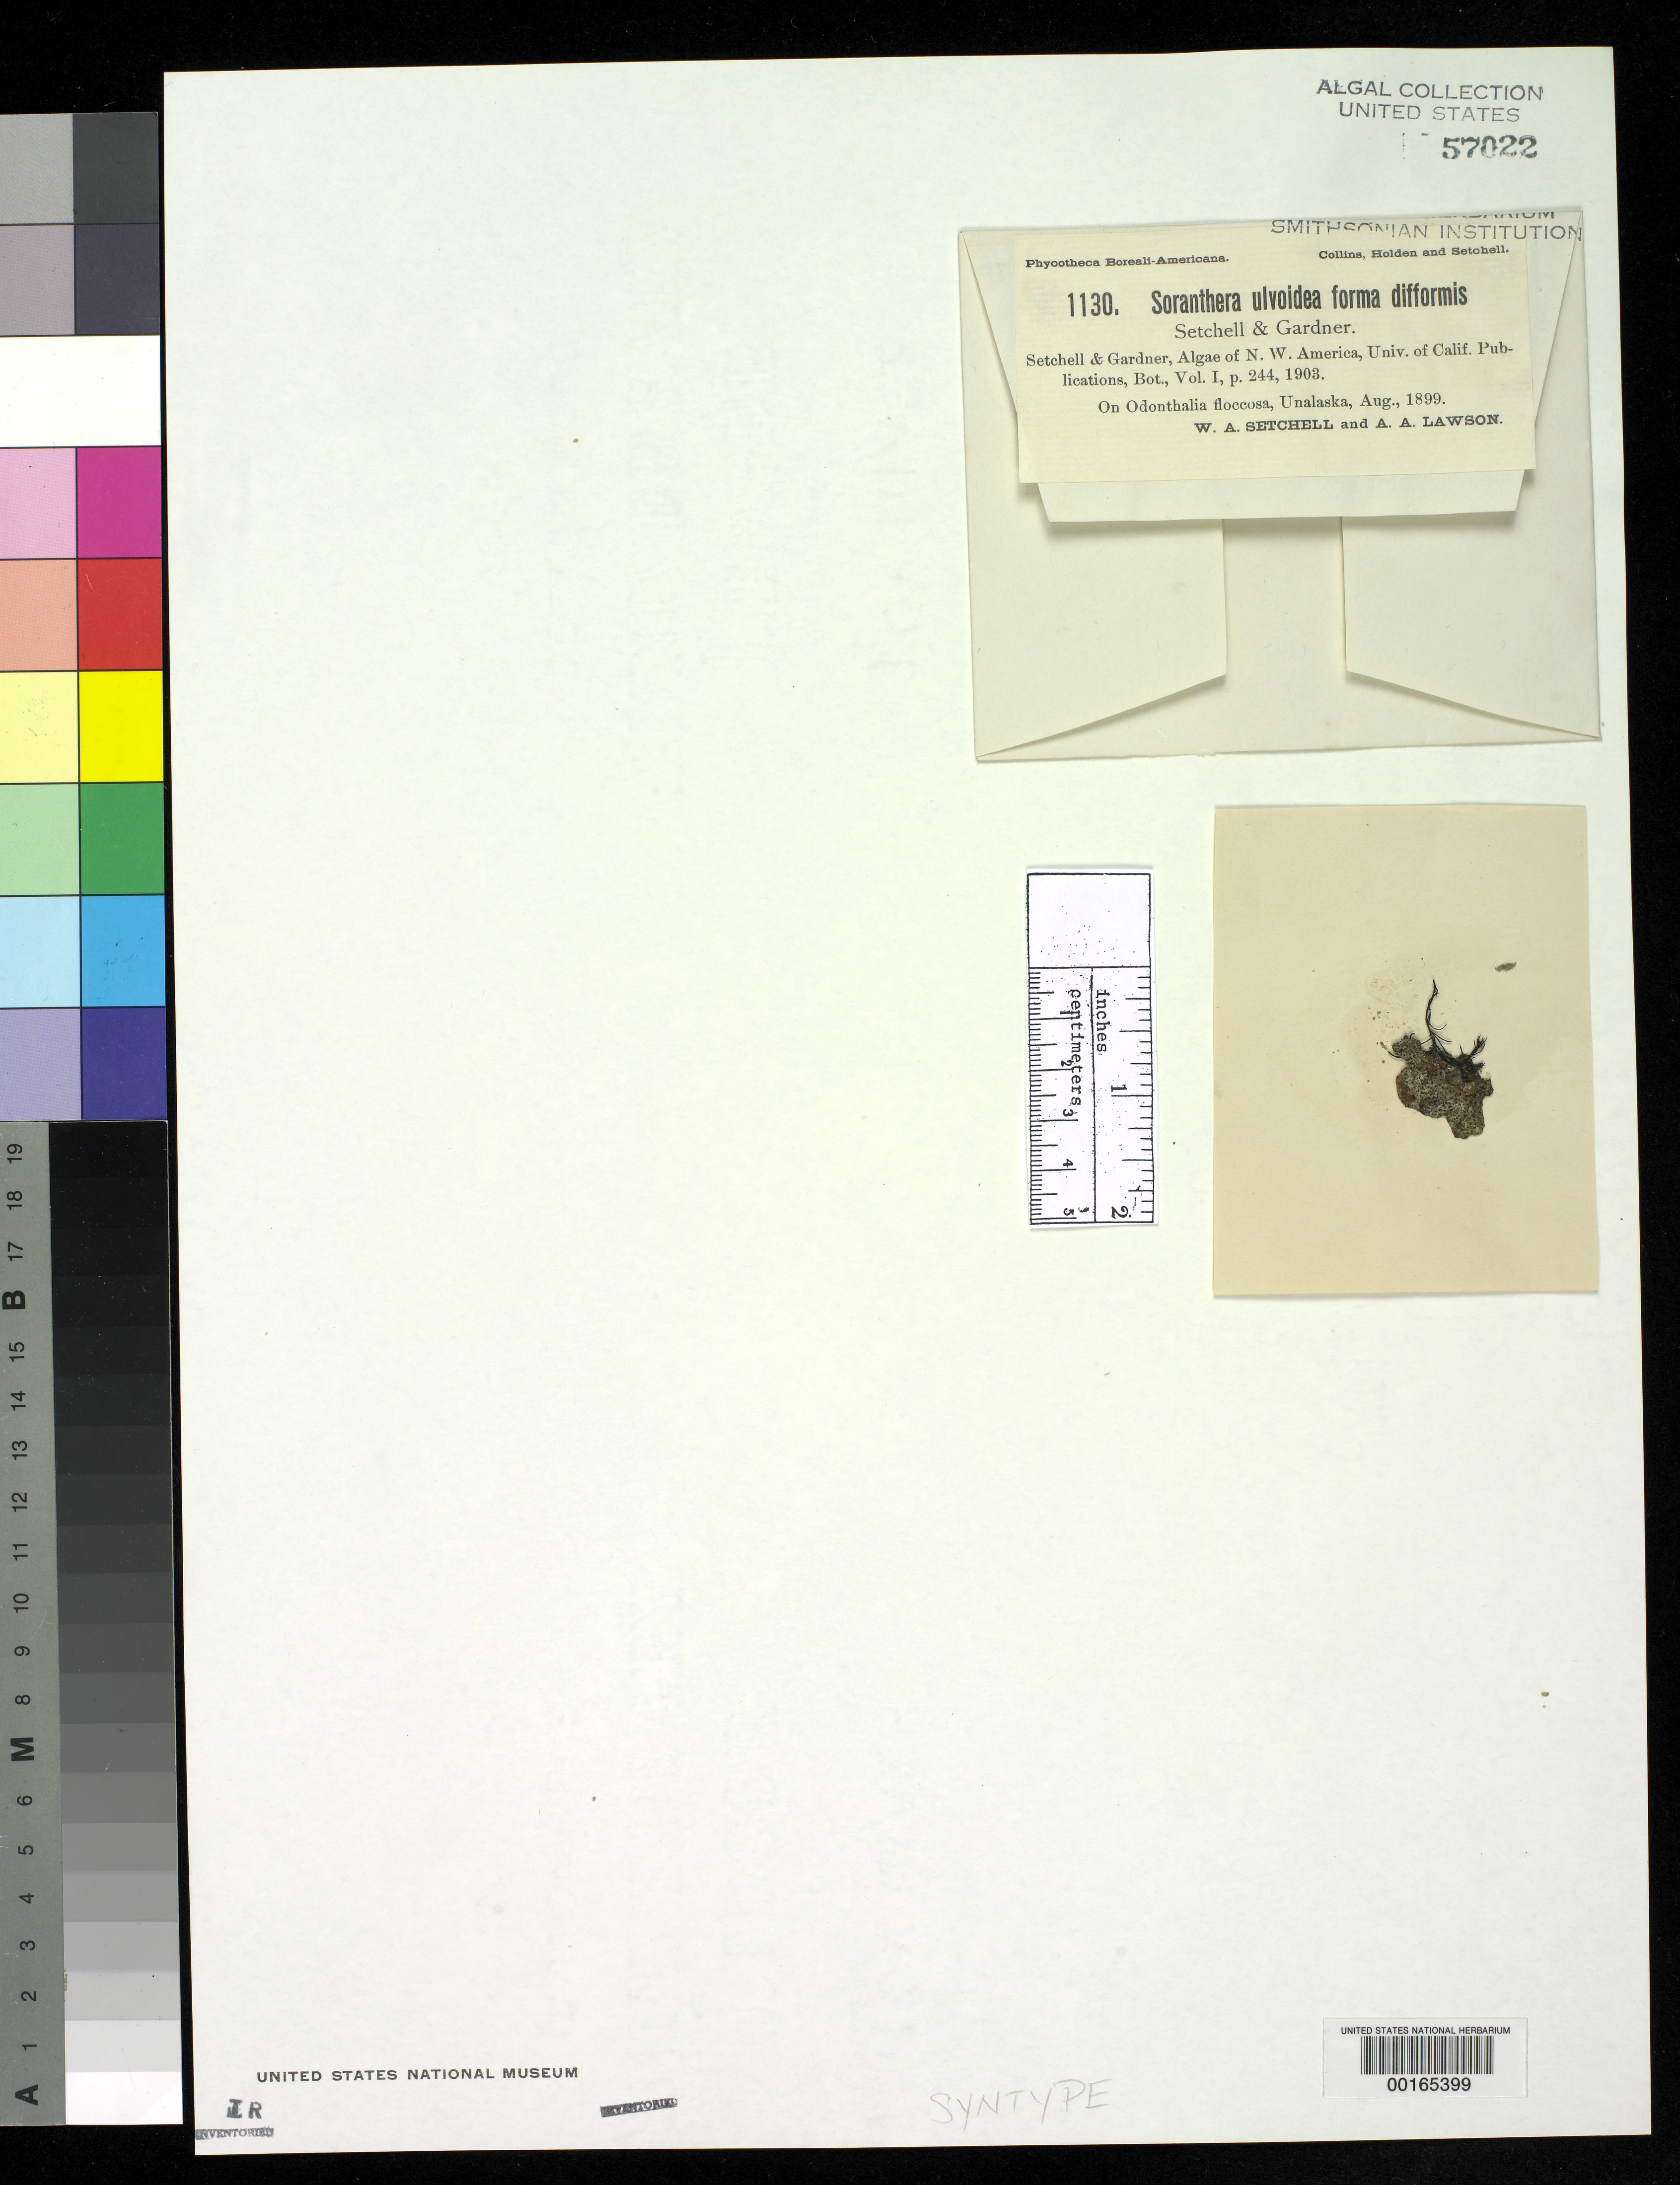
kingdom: Chromista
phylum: Ochrophyta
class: Phaeophyceae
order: Dictyosiphonales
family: Punctariaceae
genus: Soranthera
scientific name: Soranthera ulvoidea f. difformis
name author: Setch. & N.L. Gardner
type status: Syntype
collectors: W. Setchell & A. A. Lawson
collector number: PB-A 1130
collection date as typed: Aug 1899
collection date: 1899-08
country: United States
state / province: Alaska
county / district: Aleutian Islands Division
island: Unalaska Island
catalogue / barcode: US 57022